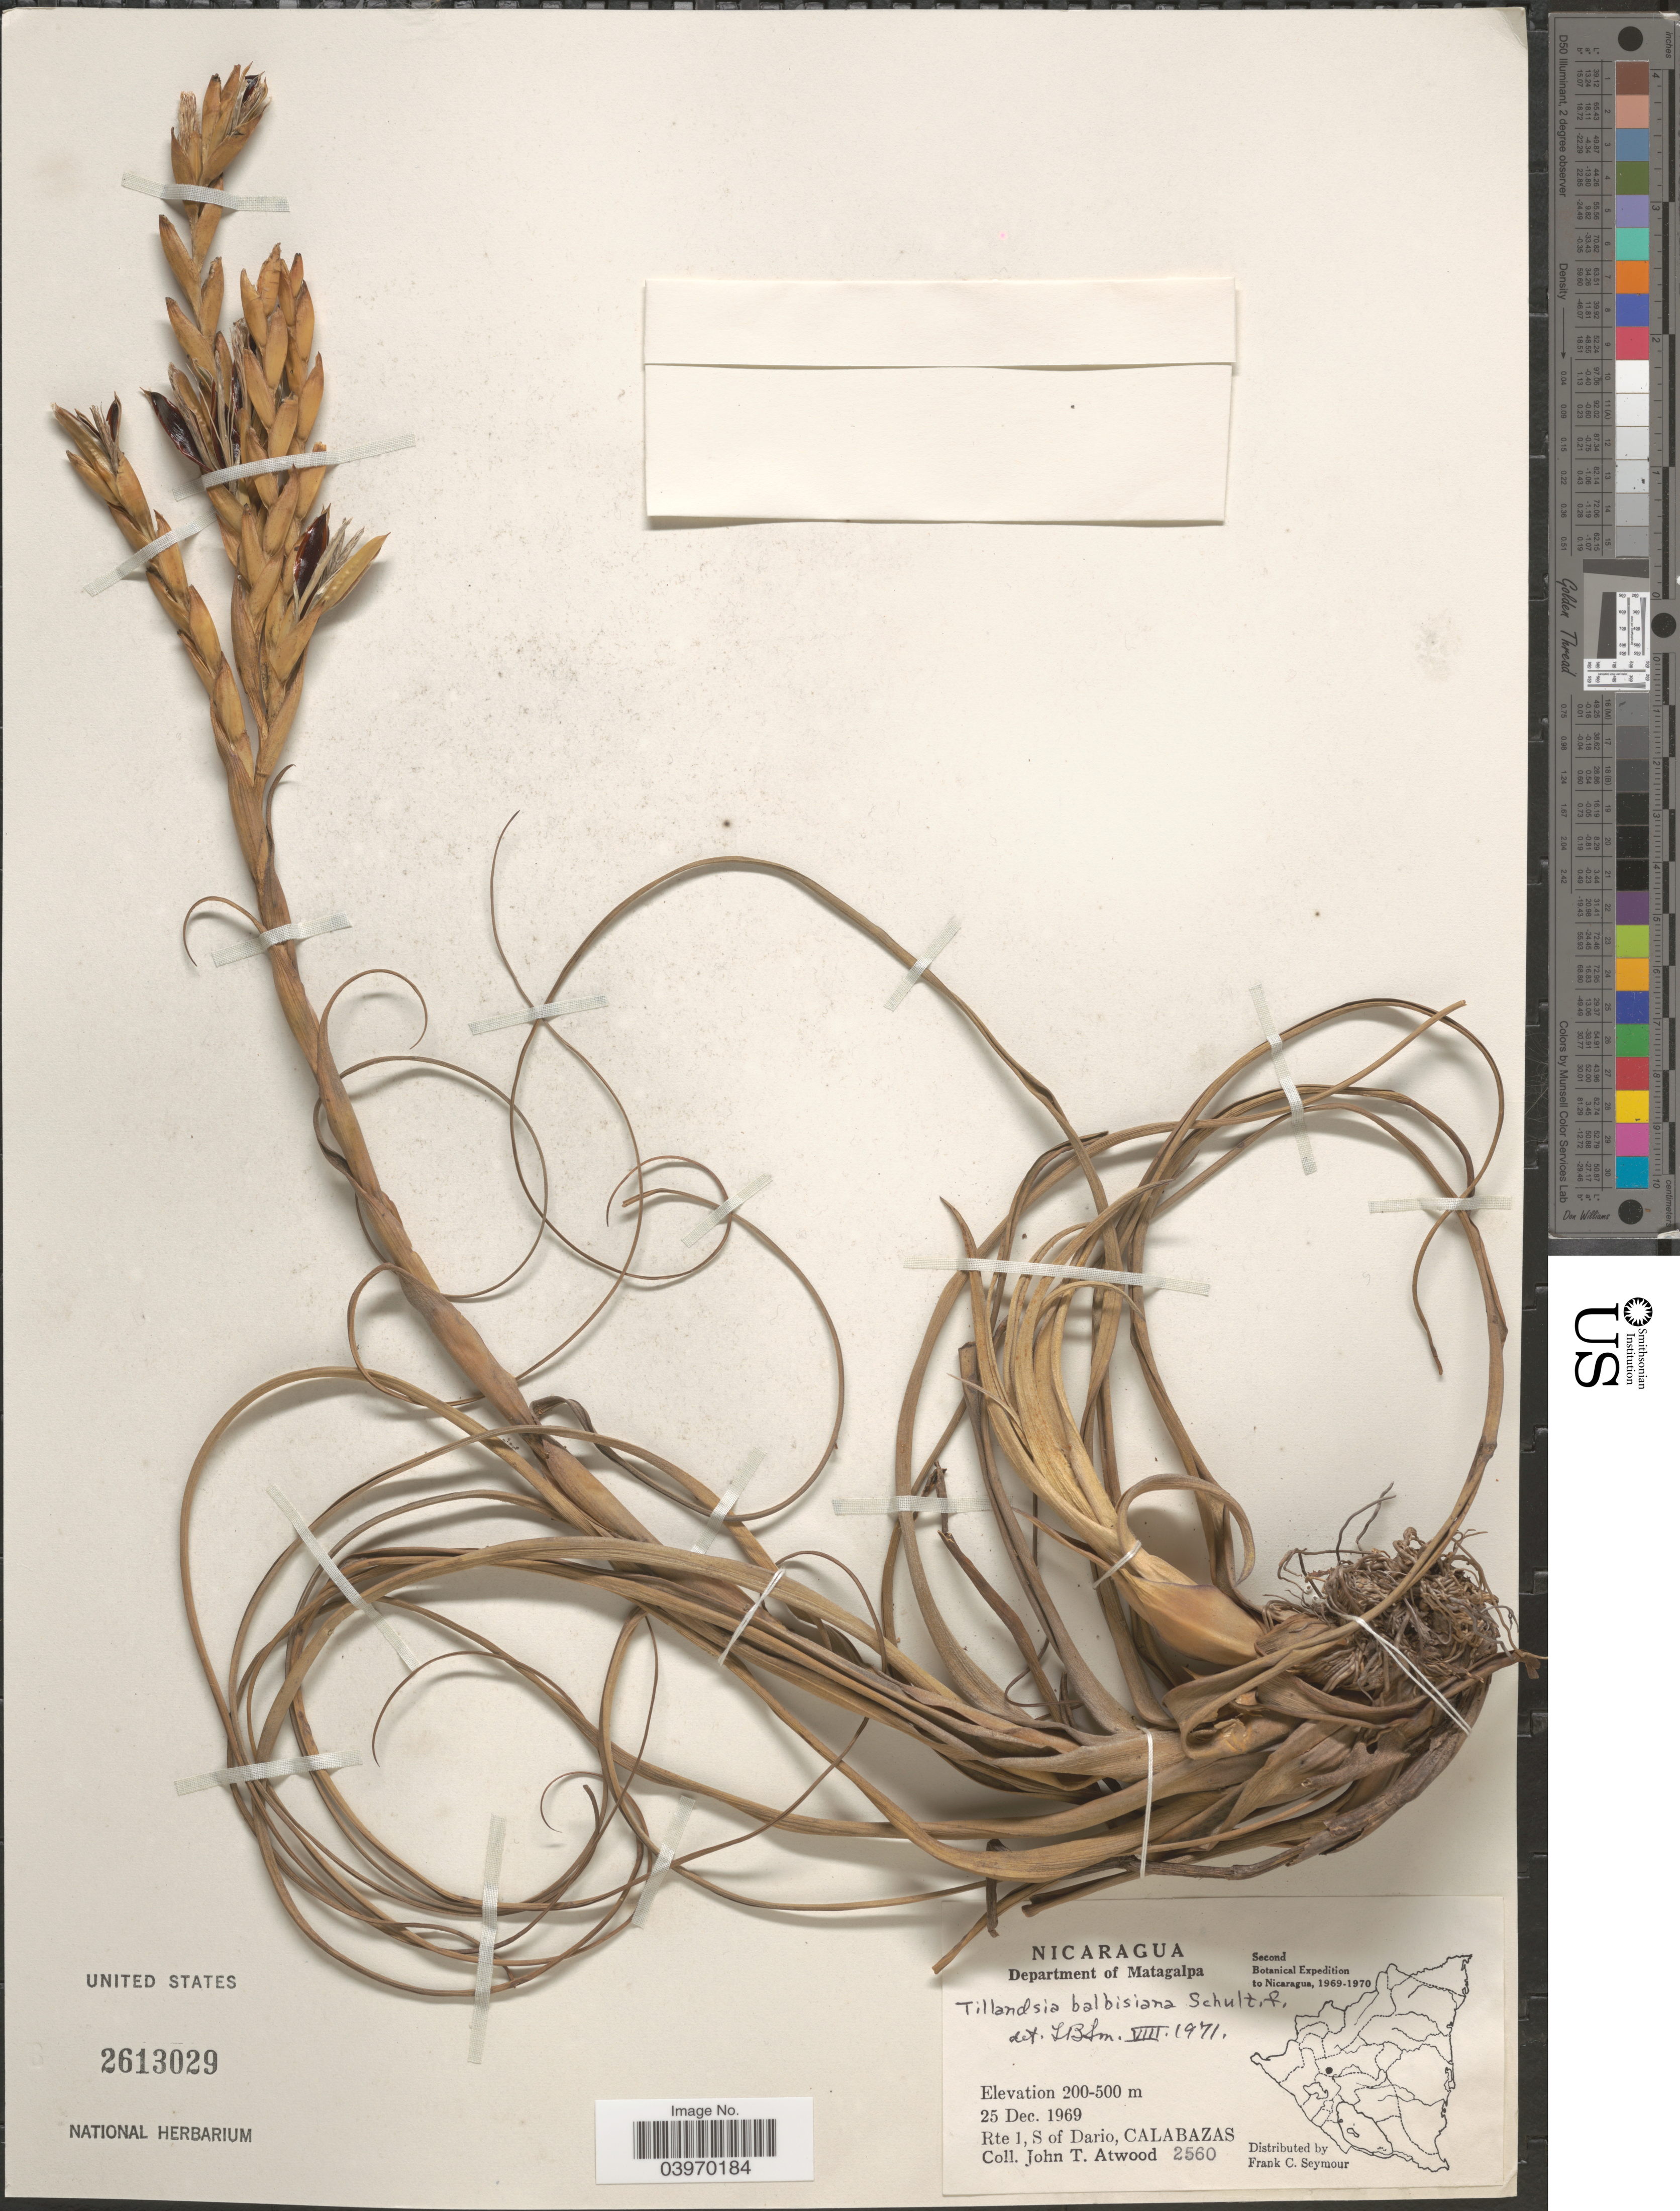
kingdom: Plantae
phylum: Tracheophyta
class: Liliopsida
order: Poales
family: Bromeliaceae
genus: Tillandsia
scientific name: Tillandsia balbisiana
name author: Schult. f.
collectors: J. T. Atwood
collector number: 2560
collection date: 1969-12-25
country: Nicaragua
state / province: Matagalpa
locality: Department of Matagalpa. Rte 1, S of Dario, Calabazas.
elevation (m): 200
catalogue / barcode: US 2613029